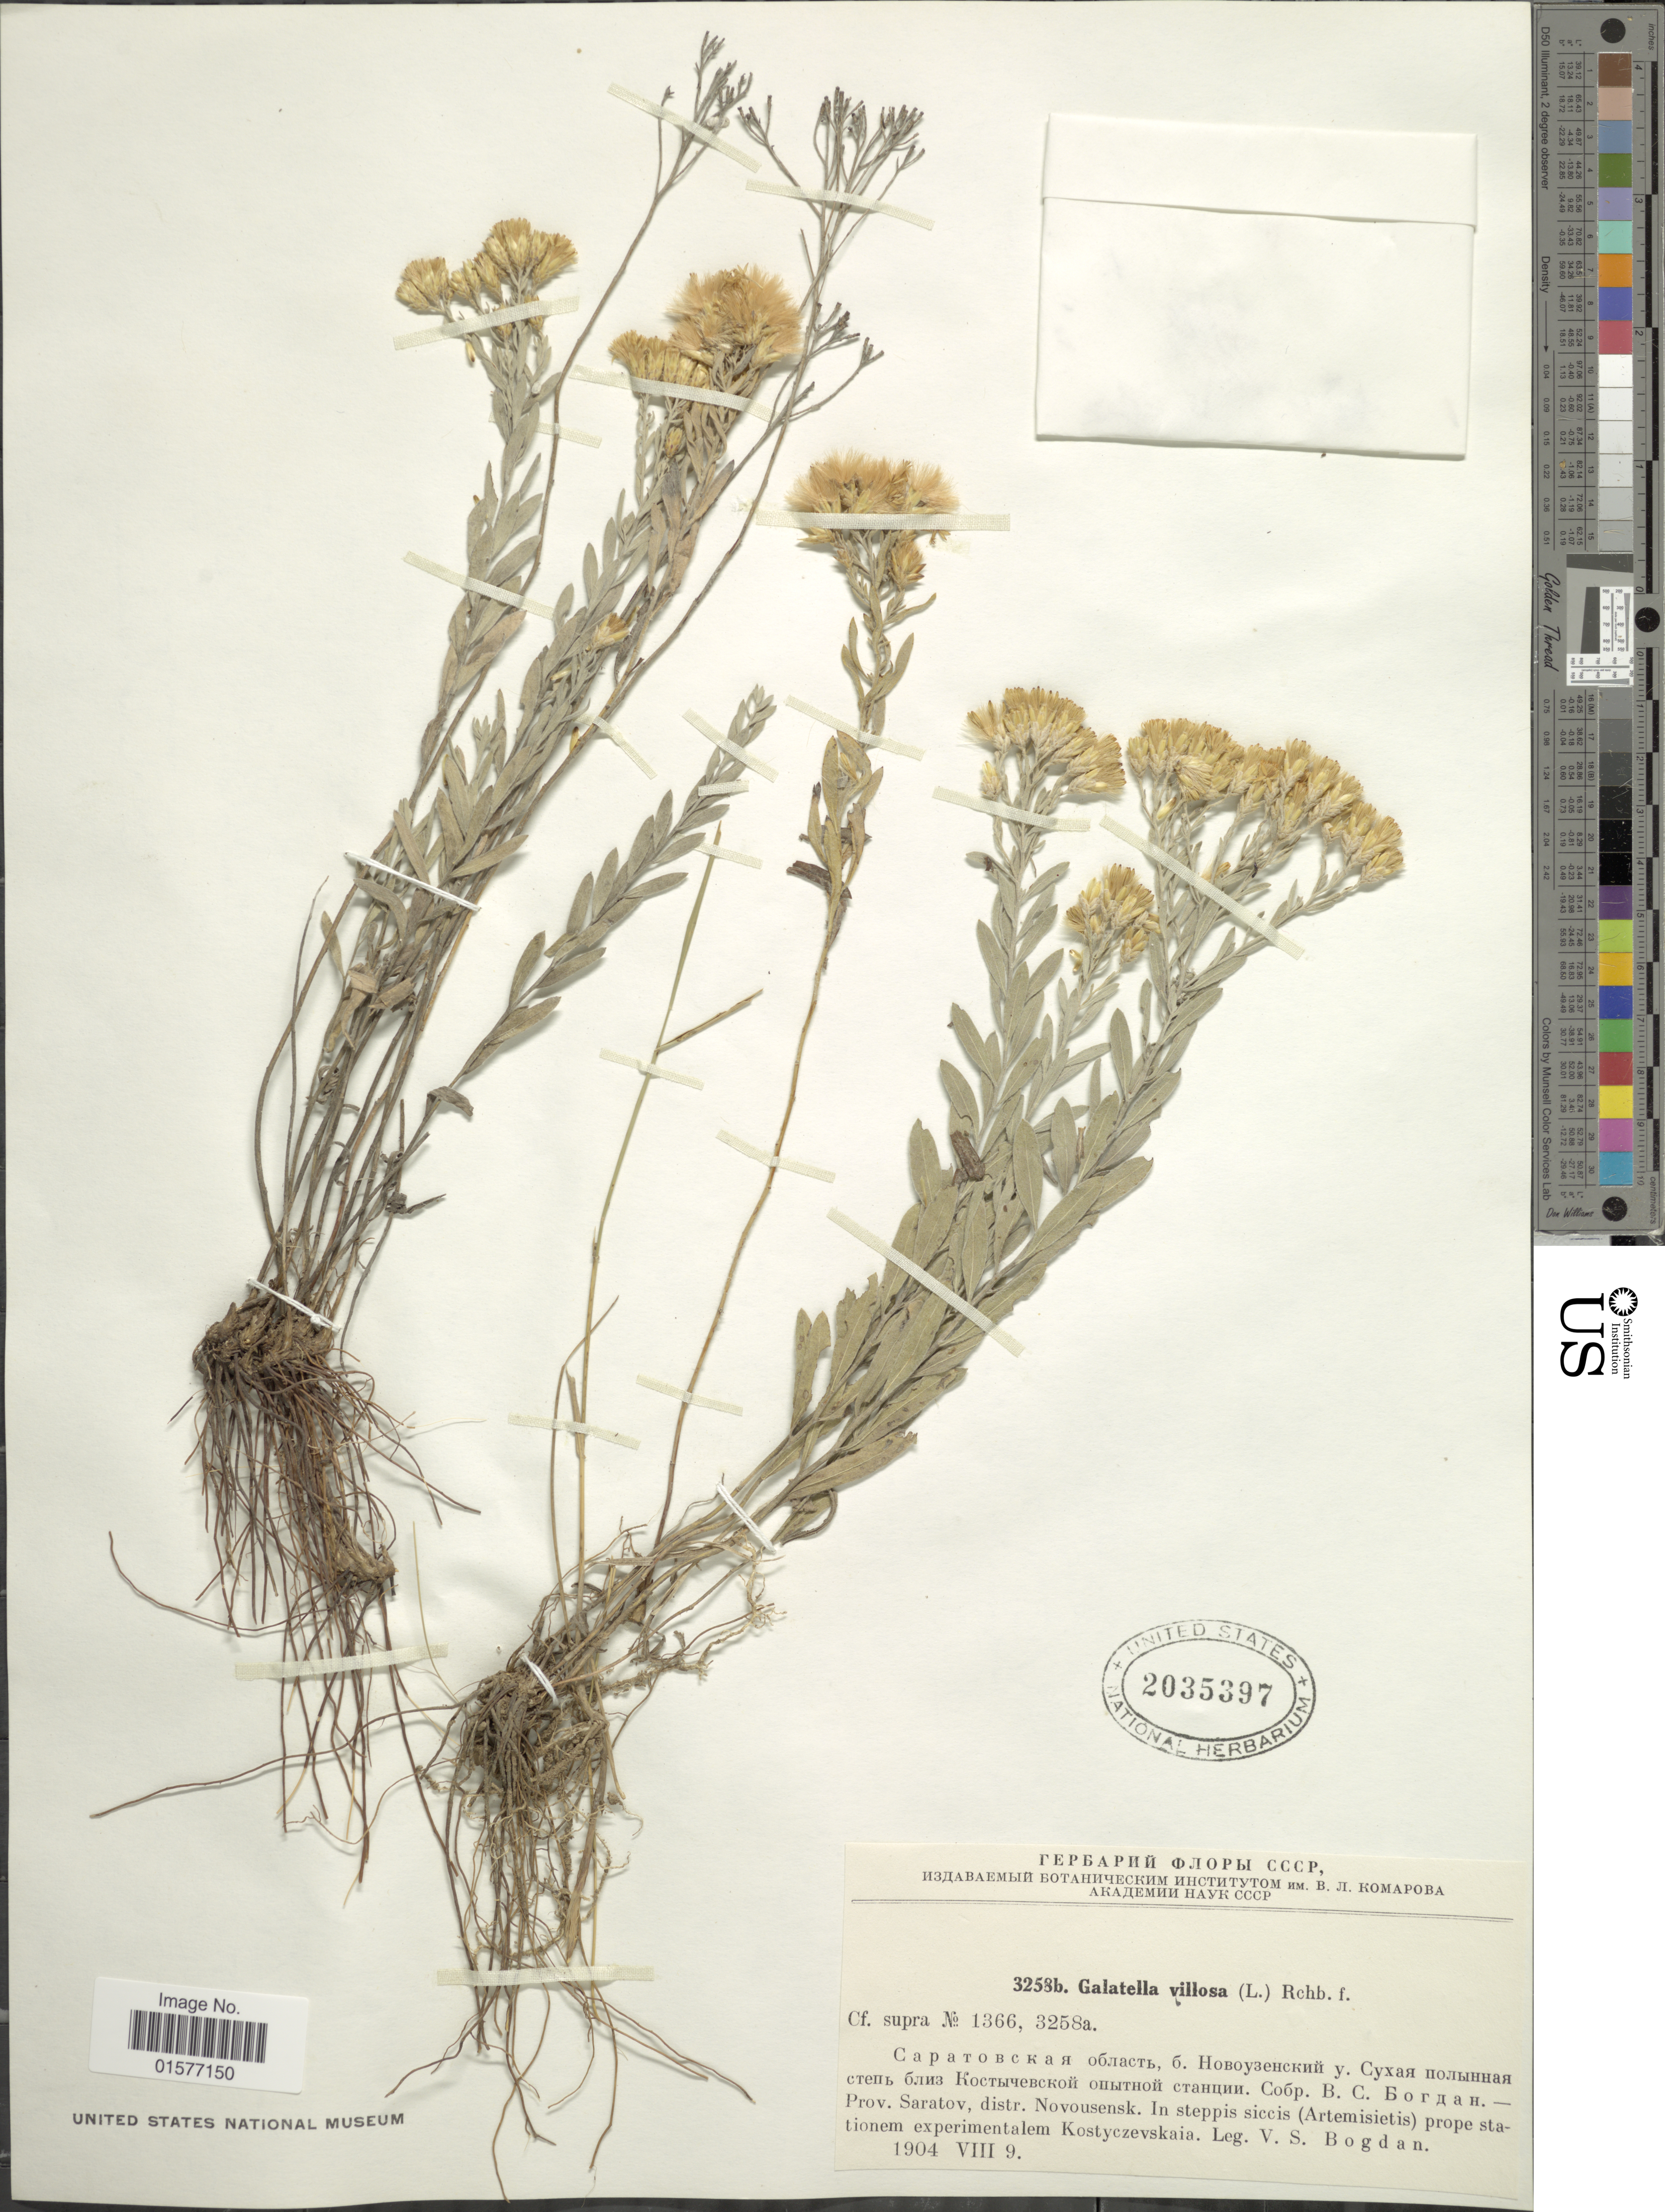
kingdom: Plantae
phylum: Tracheophyta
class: Magnoliopsida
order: Asterales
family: Asteraceae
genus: Linosyris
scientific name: Linosyris villosa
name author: (L.) DC.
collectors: V. Bogdan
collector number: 3258b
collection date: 1904-08-09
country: Russian Federation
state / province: Saratov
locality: Prov. Saratov, distr. Novousensk. In steppis siccis (Areteminsietis) prope stationem expermentalem Kostyzevskaia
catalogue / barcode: US 2035397